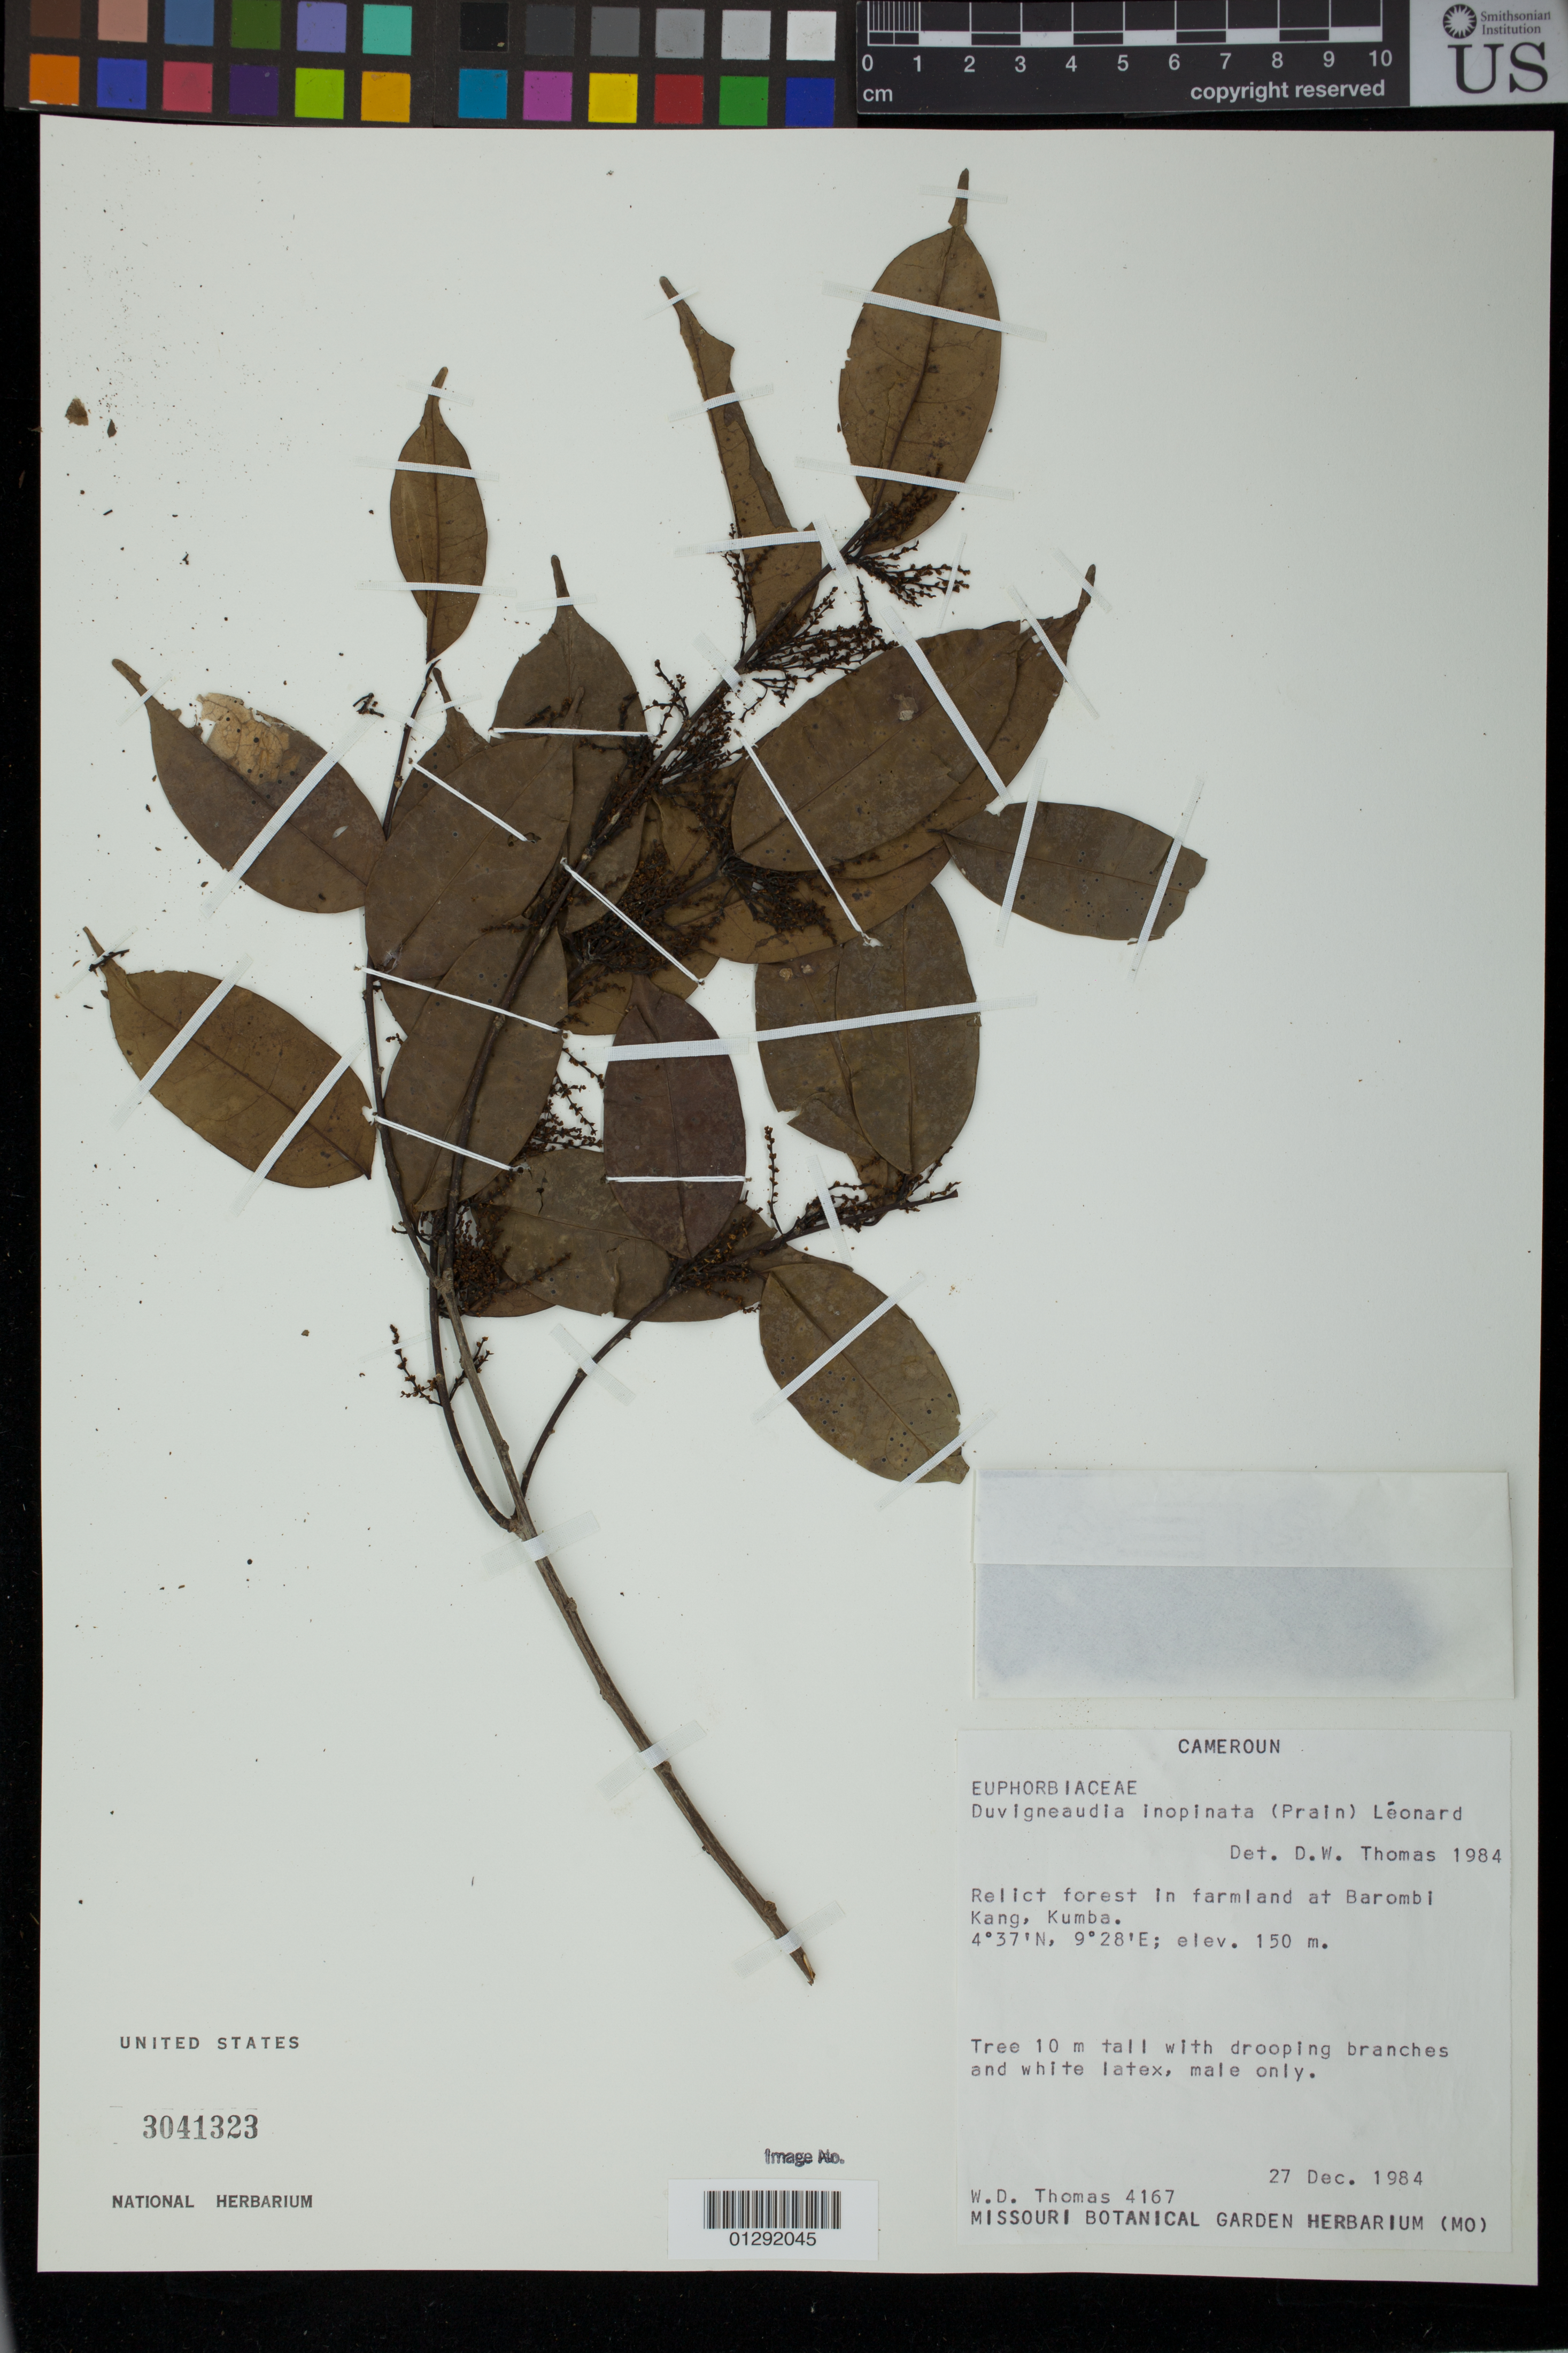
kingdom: Plantae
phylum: Tracheophyta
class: Magnoliopsida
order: Malpighiales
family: Euphorbiaceae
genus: Duvigneaudia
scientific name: Duvigneaudia inopinata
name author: (Prain) J. Léonard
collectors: W. Thomas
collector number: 4167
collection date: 1984-12-27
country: Cameroon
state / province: Sud-Ouest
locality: Relict forest in farmland at Barombi Kang, Kumba.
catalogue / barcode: US 3041323